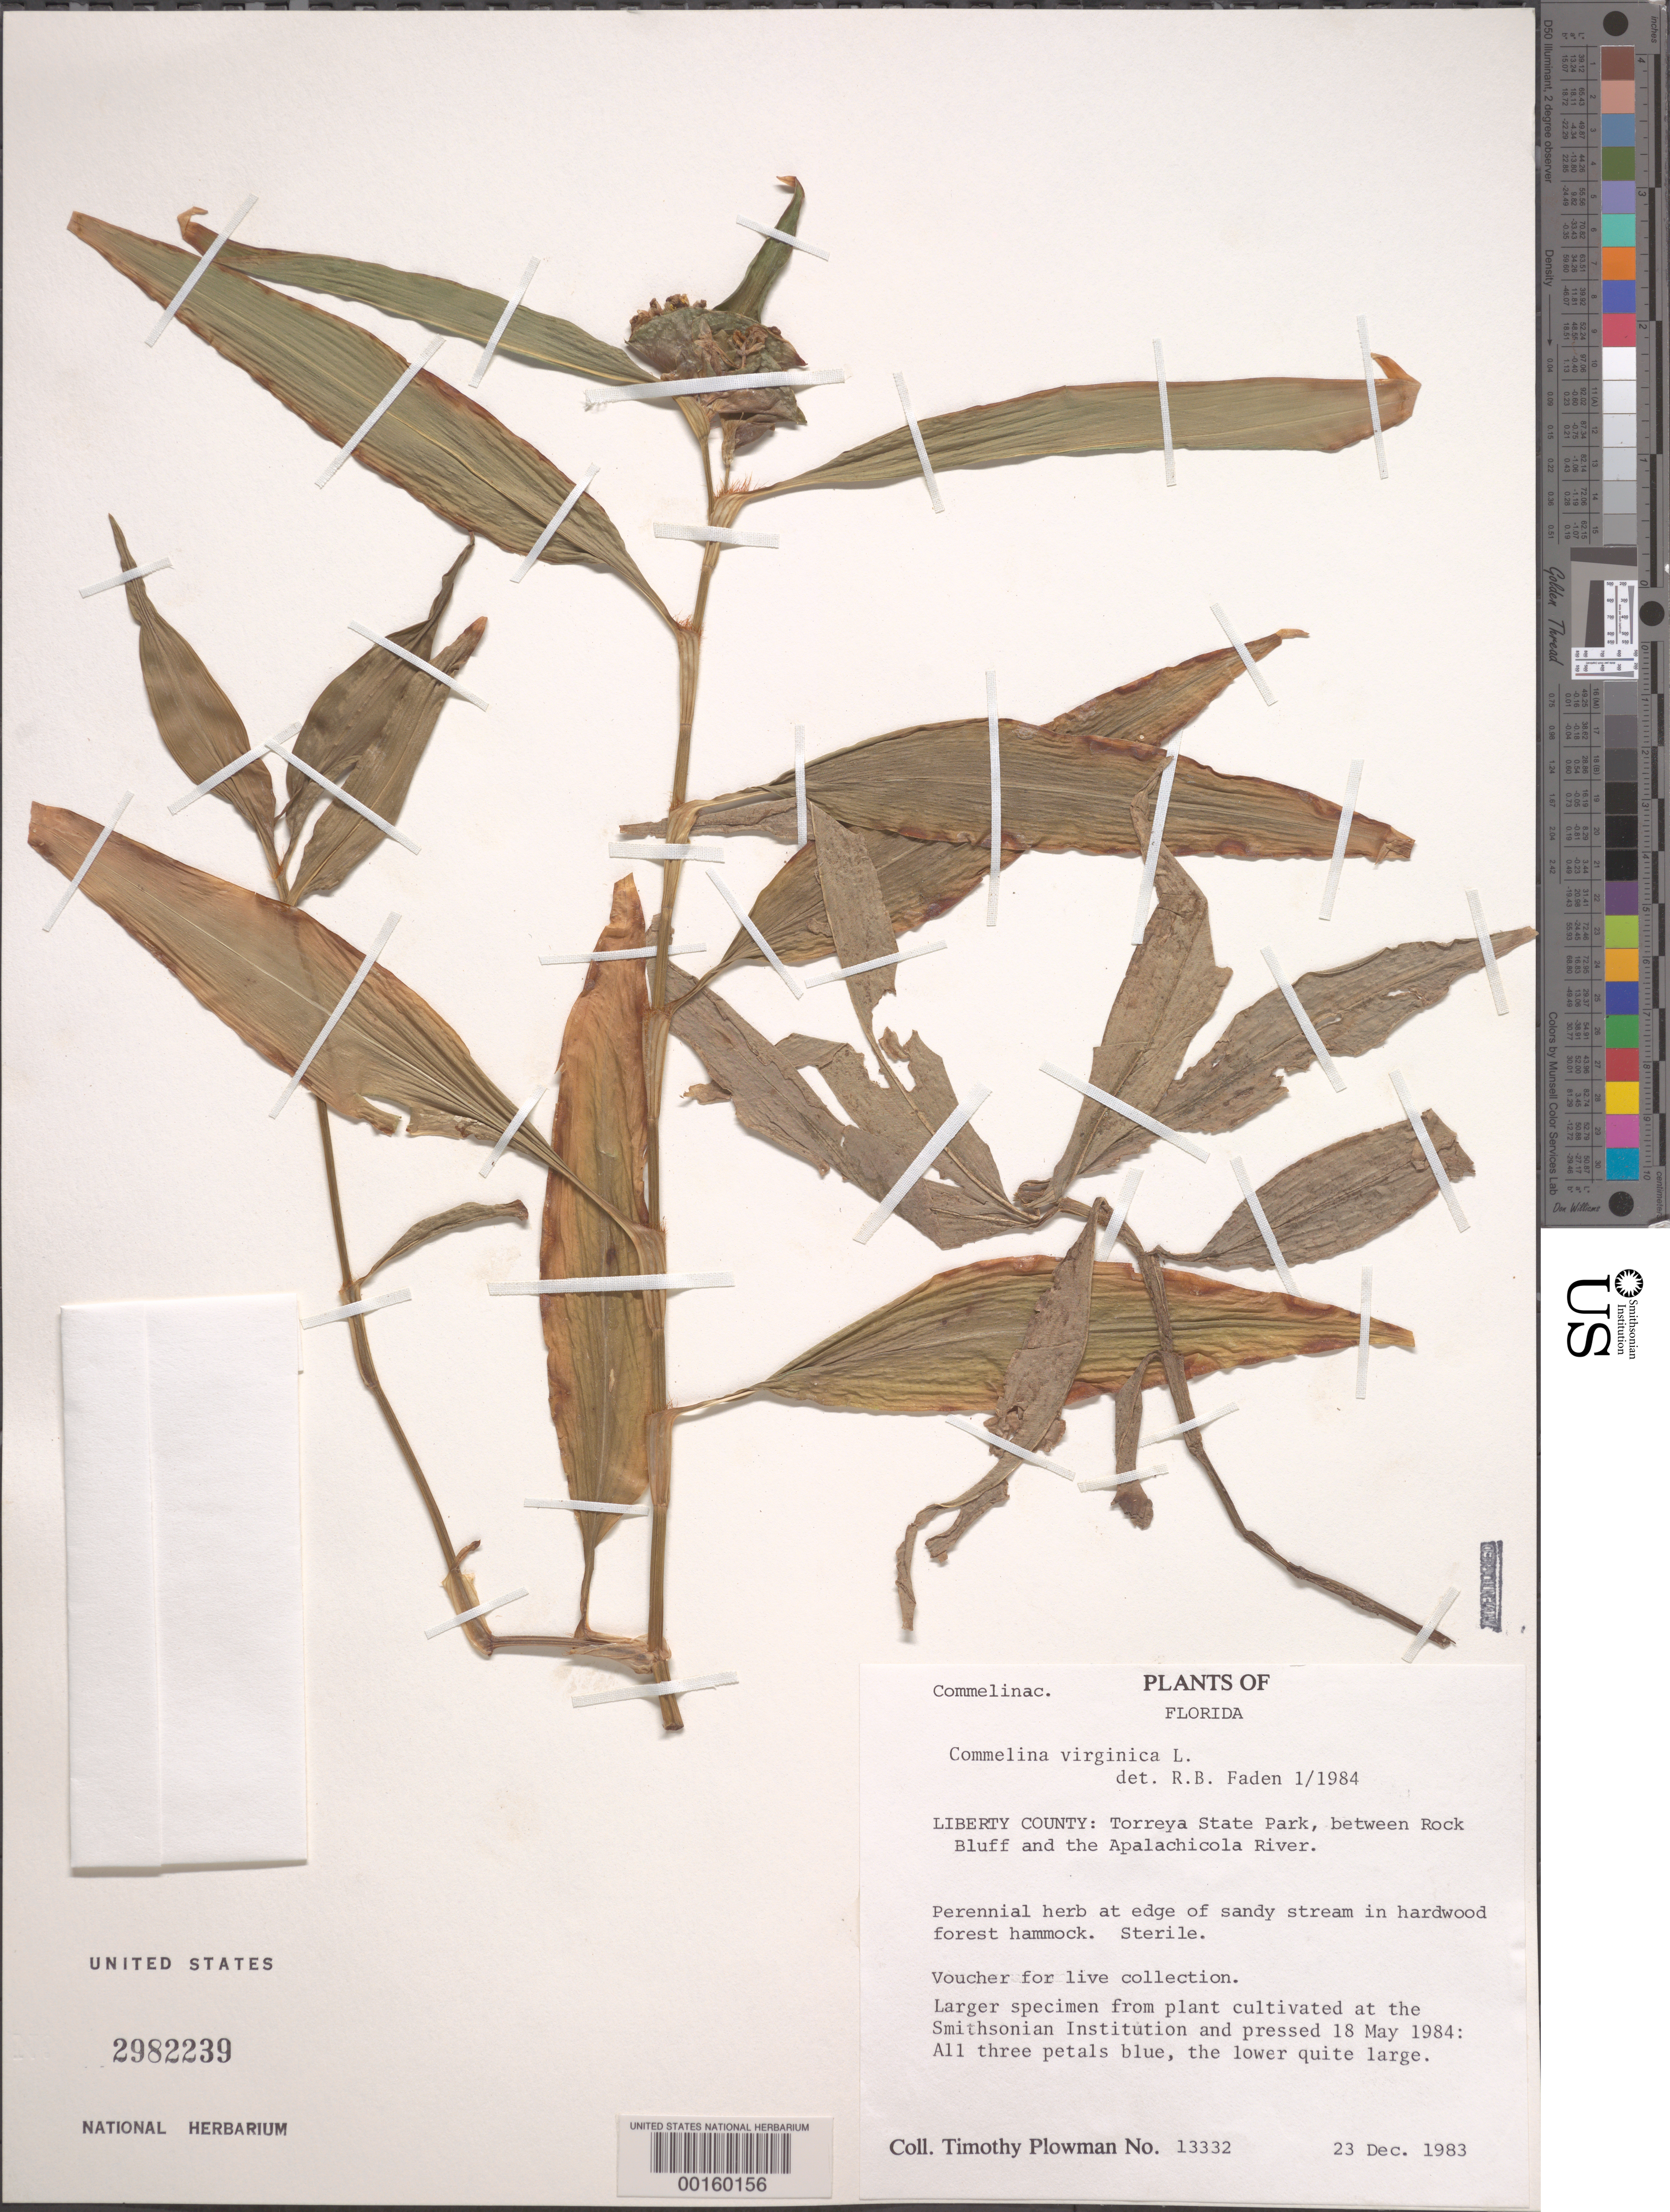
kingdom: Plantae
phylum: Tracheophyta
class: Liliopsida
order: Commelinales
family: Commelinaceae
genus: Commelina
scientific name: Commelina virginica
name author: L.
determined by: Faden, Robert B., (US), Smithsonian Institution - National Museum of Natural History (UNITED STATES)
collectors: T. Plowman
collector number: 13332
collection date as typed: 23 Dec 1983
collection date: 1983-12-23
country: United States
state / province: Florida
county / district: Liberty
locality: Torreya state park, between rock bluff and the apalachicola river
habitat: Edge of sandy stream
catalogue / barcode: US 2982239